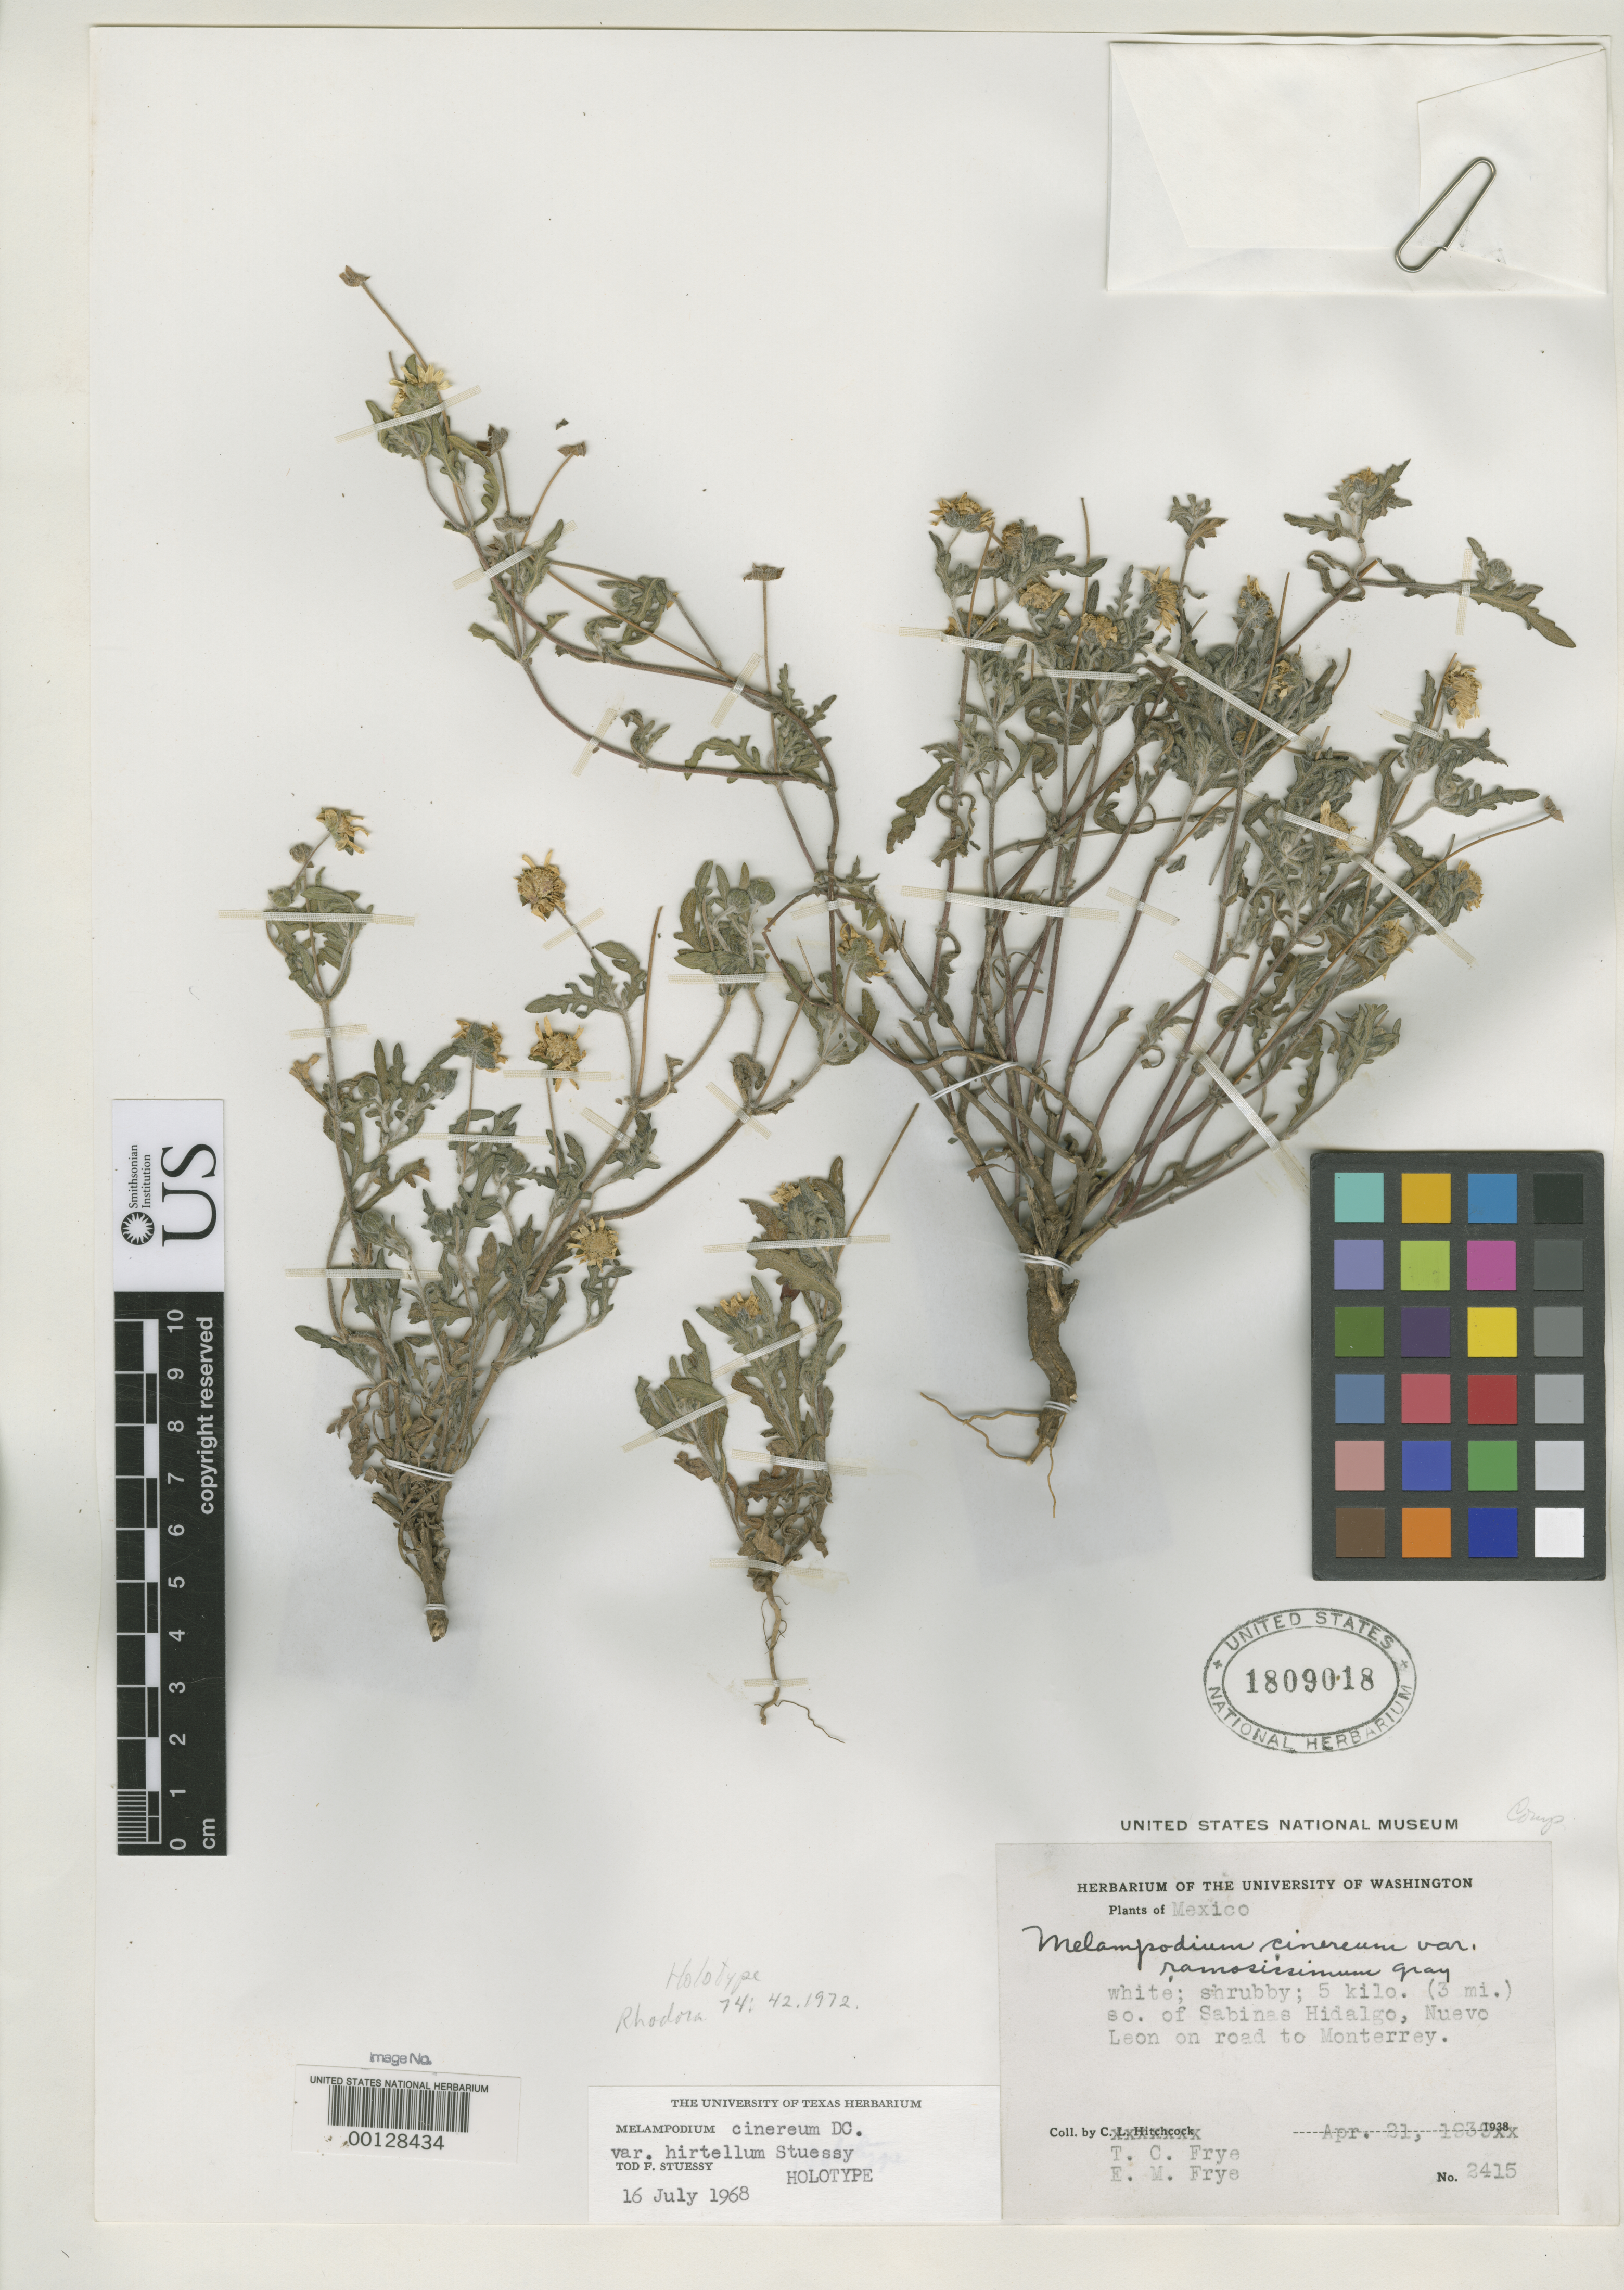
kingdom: Plantae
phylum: Tracheophyta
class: Magnoliopsida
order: Asterales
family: Asteraceae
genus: Melampodium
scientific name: Melampodium cinereum var. hirtellum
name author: Stuessy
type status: Holotype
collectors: T. C. Frye & E. Frye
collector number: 2415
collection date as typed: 21 Apr 1939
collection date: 1939-04-21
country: Mexico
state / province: Nuevo León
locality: South of Sabinas Hidalgo on road to Monterrey.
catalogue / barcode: US 1809018